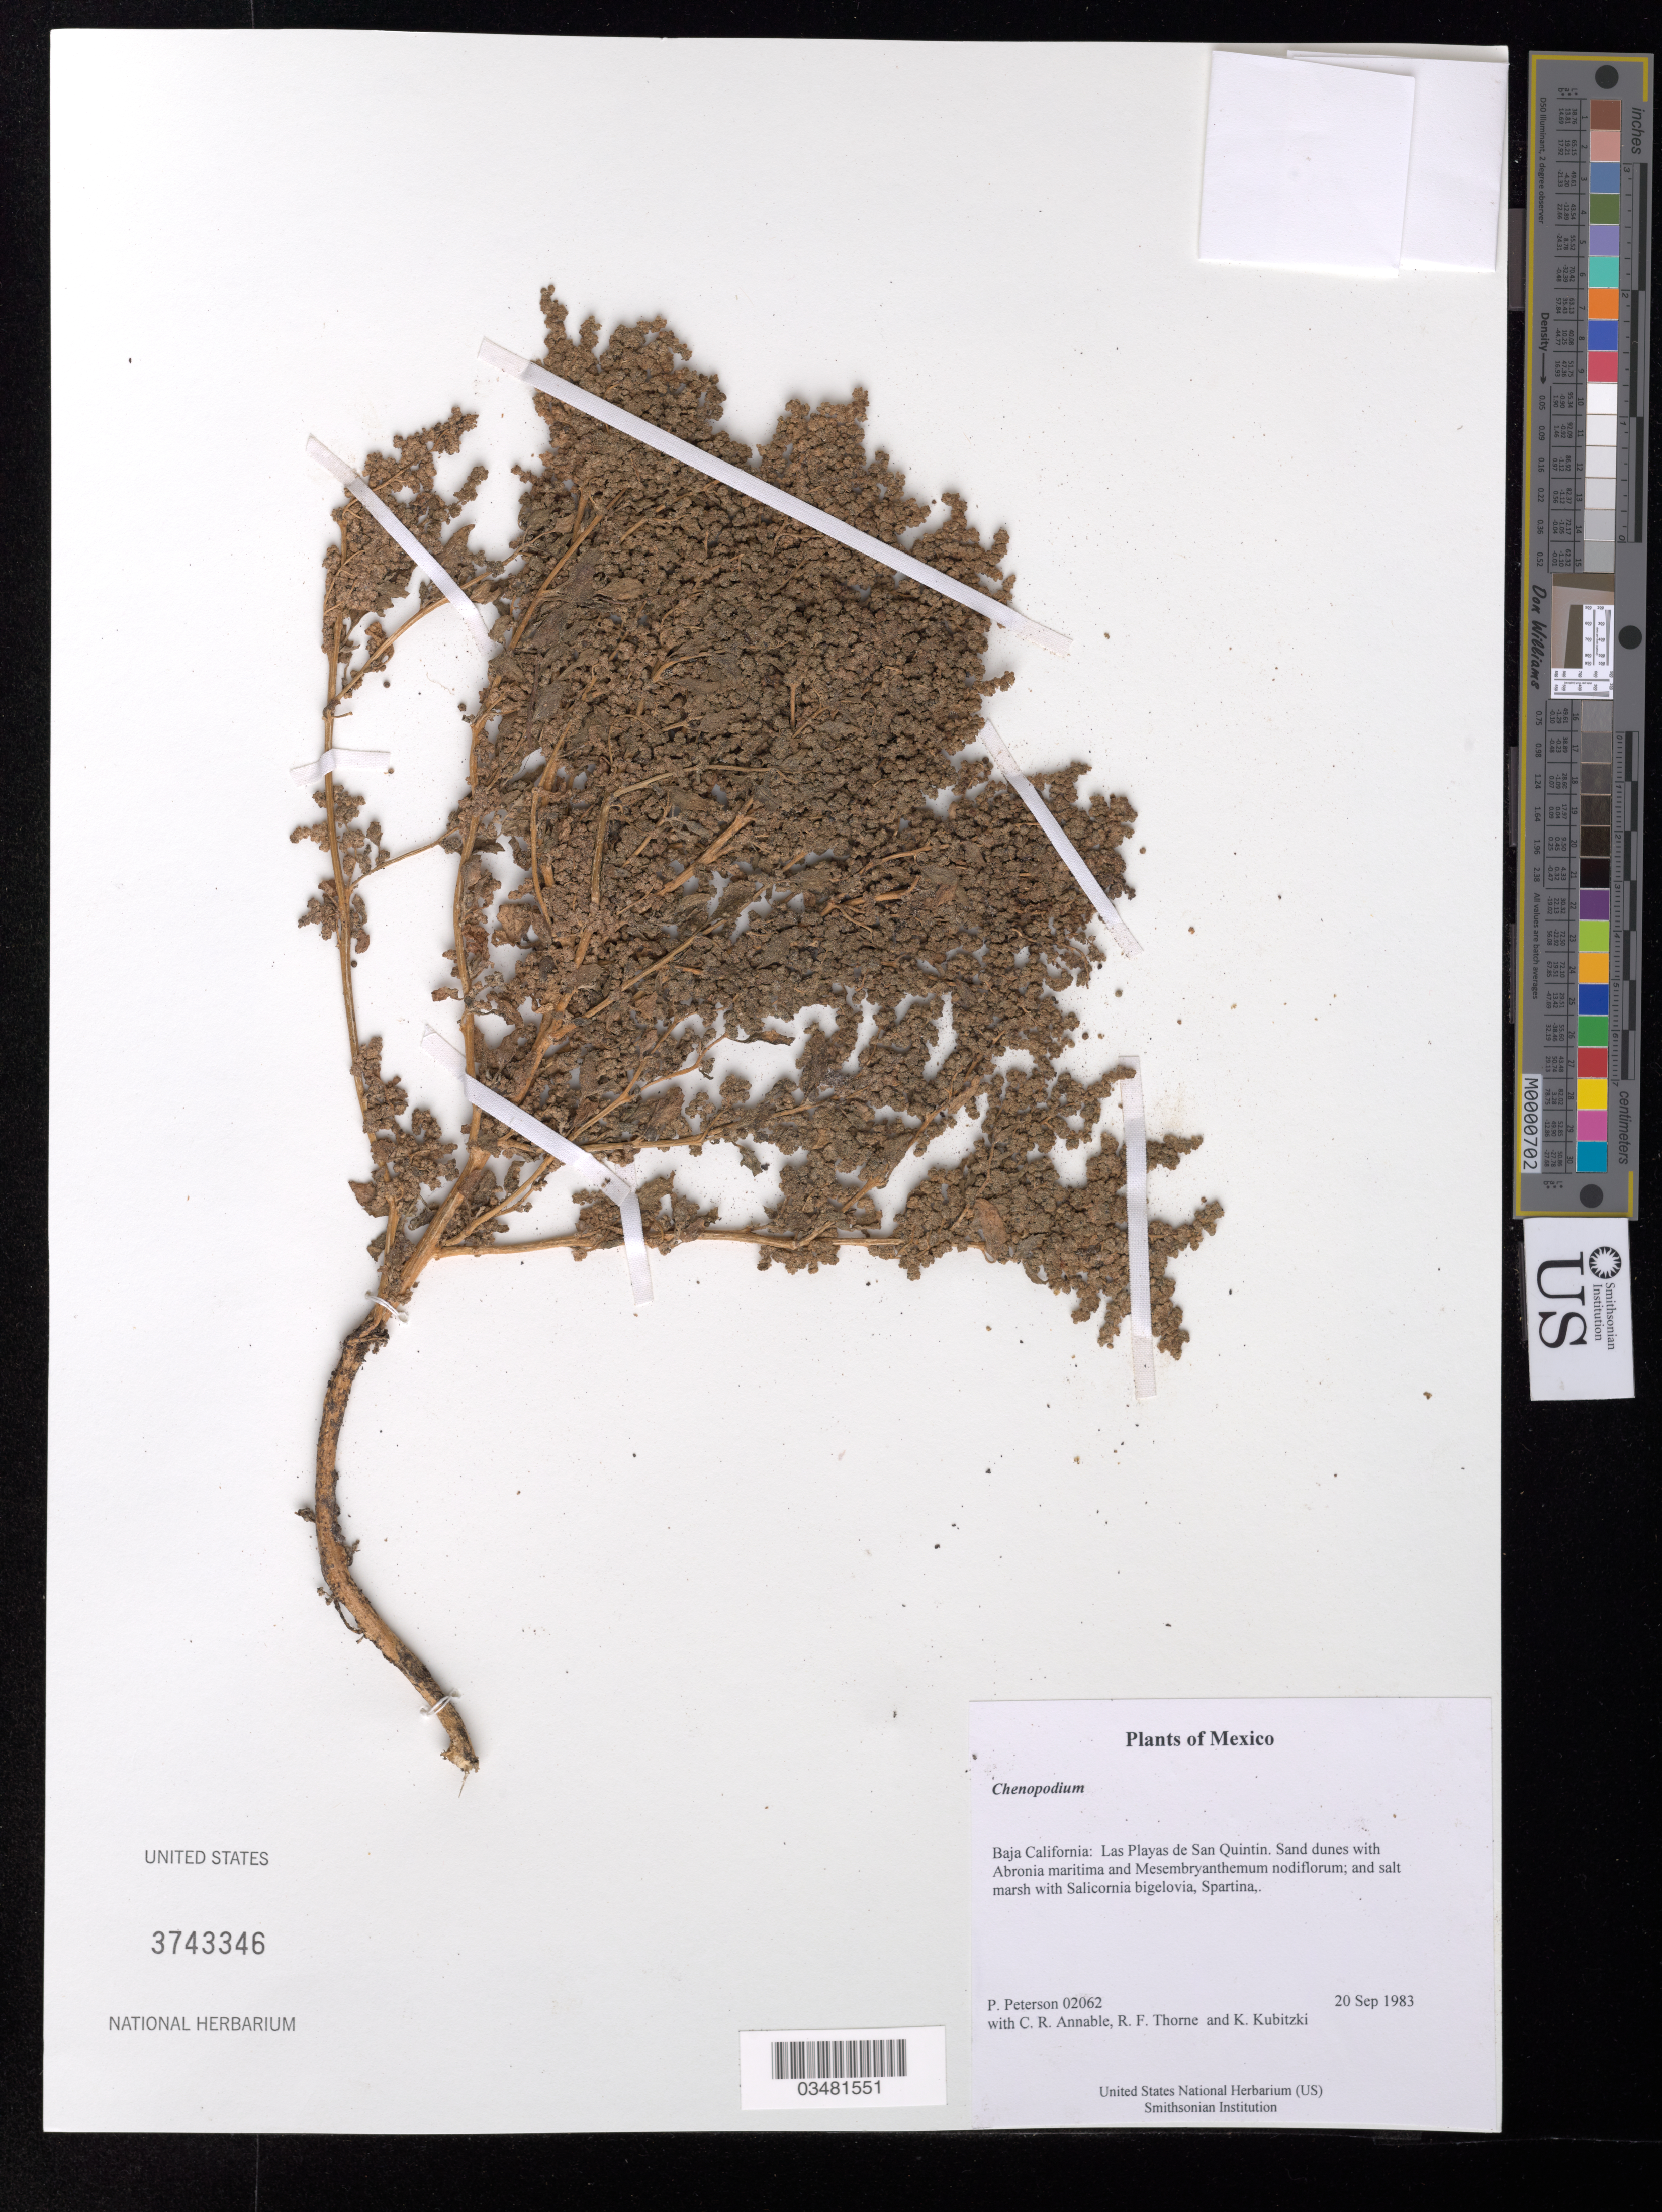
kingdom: Plantae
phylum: Tracheophyta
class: Magnoliopsida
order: Caryophyllales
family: Amaranthaceae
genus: Chenopodium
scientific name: Chenopodium sp.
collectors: P. M. Peterson, C. R. Annable, R. F. Thorne & K. Kubitzki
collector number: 02062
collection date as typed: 20 Sep 1983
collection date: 1983-09-20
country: Mexico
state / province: Baja California Norte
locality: Las Playas de San Quintin.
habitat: Sand dunes with Abronia maritima and Mesembryanthemum nodiflorum; and salt marsh with Salicornia bigelovia, Spartina,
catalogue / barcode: US 3743346